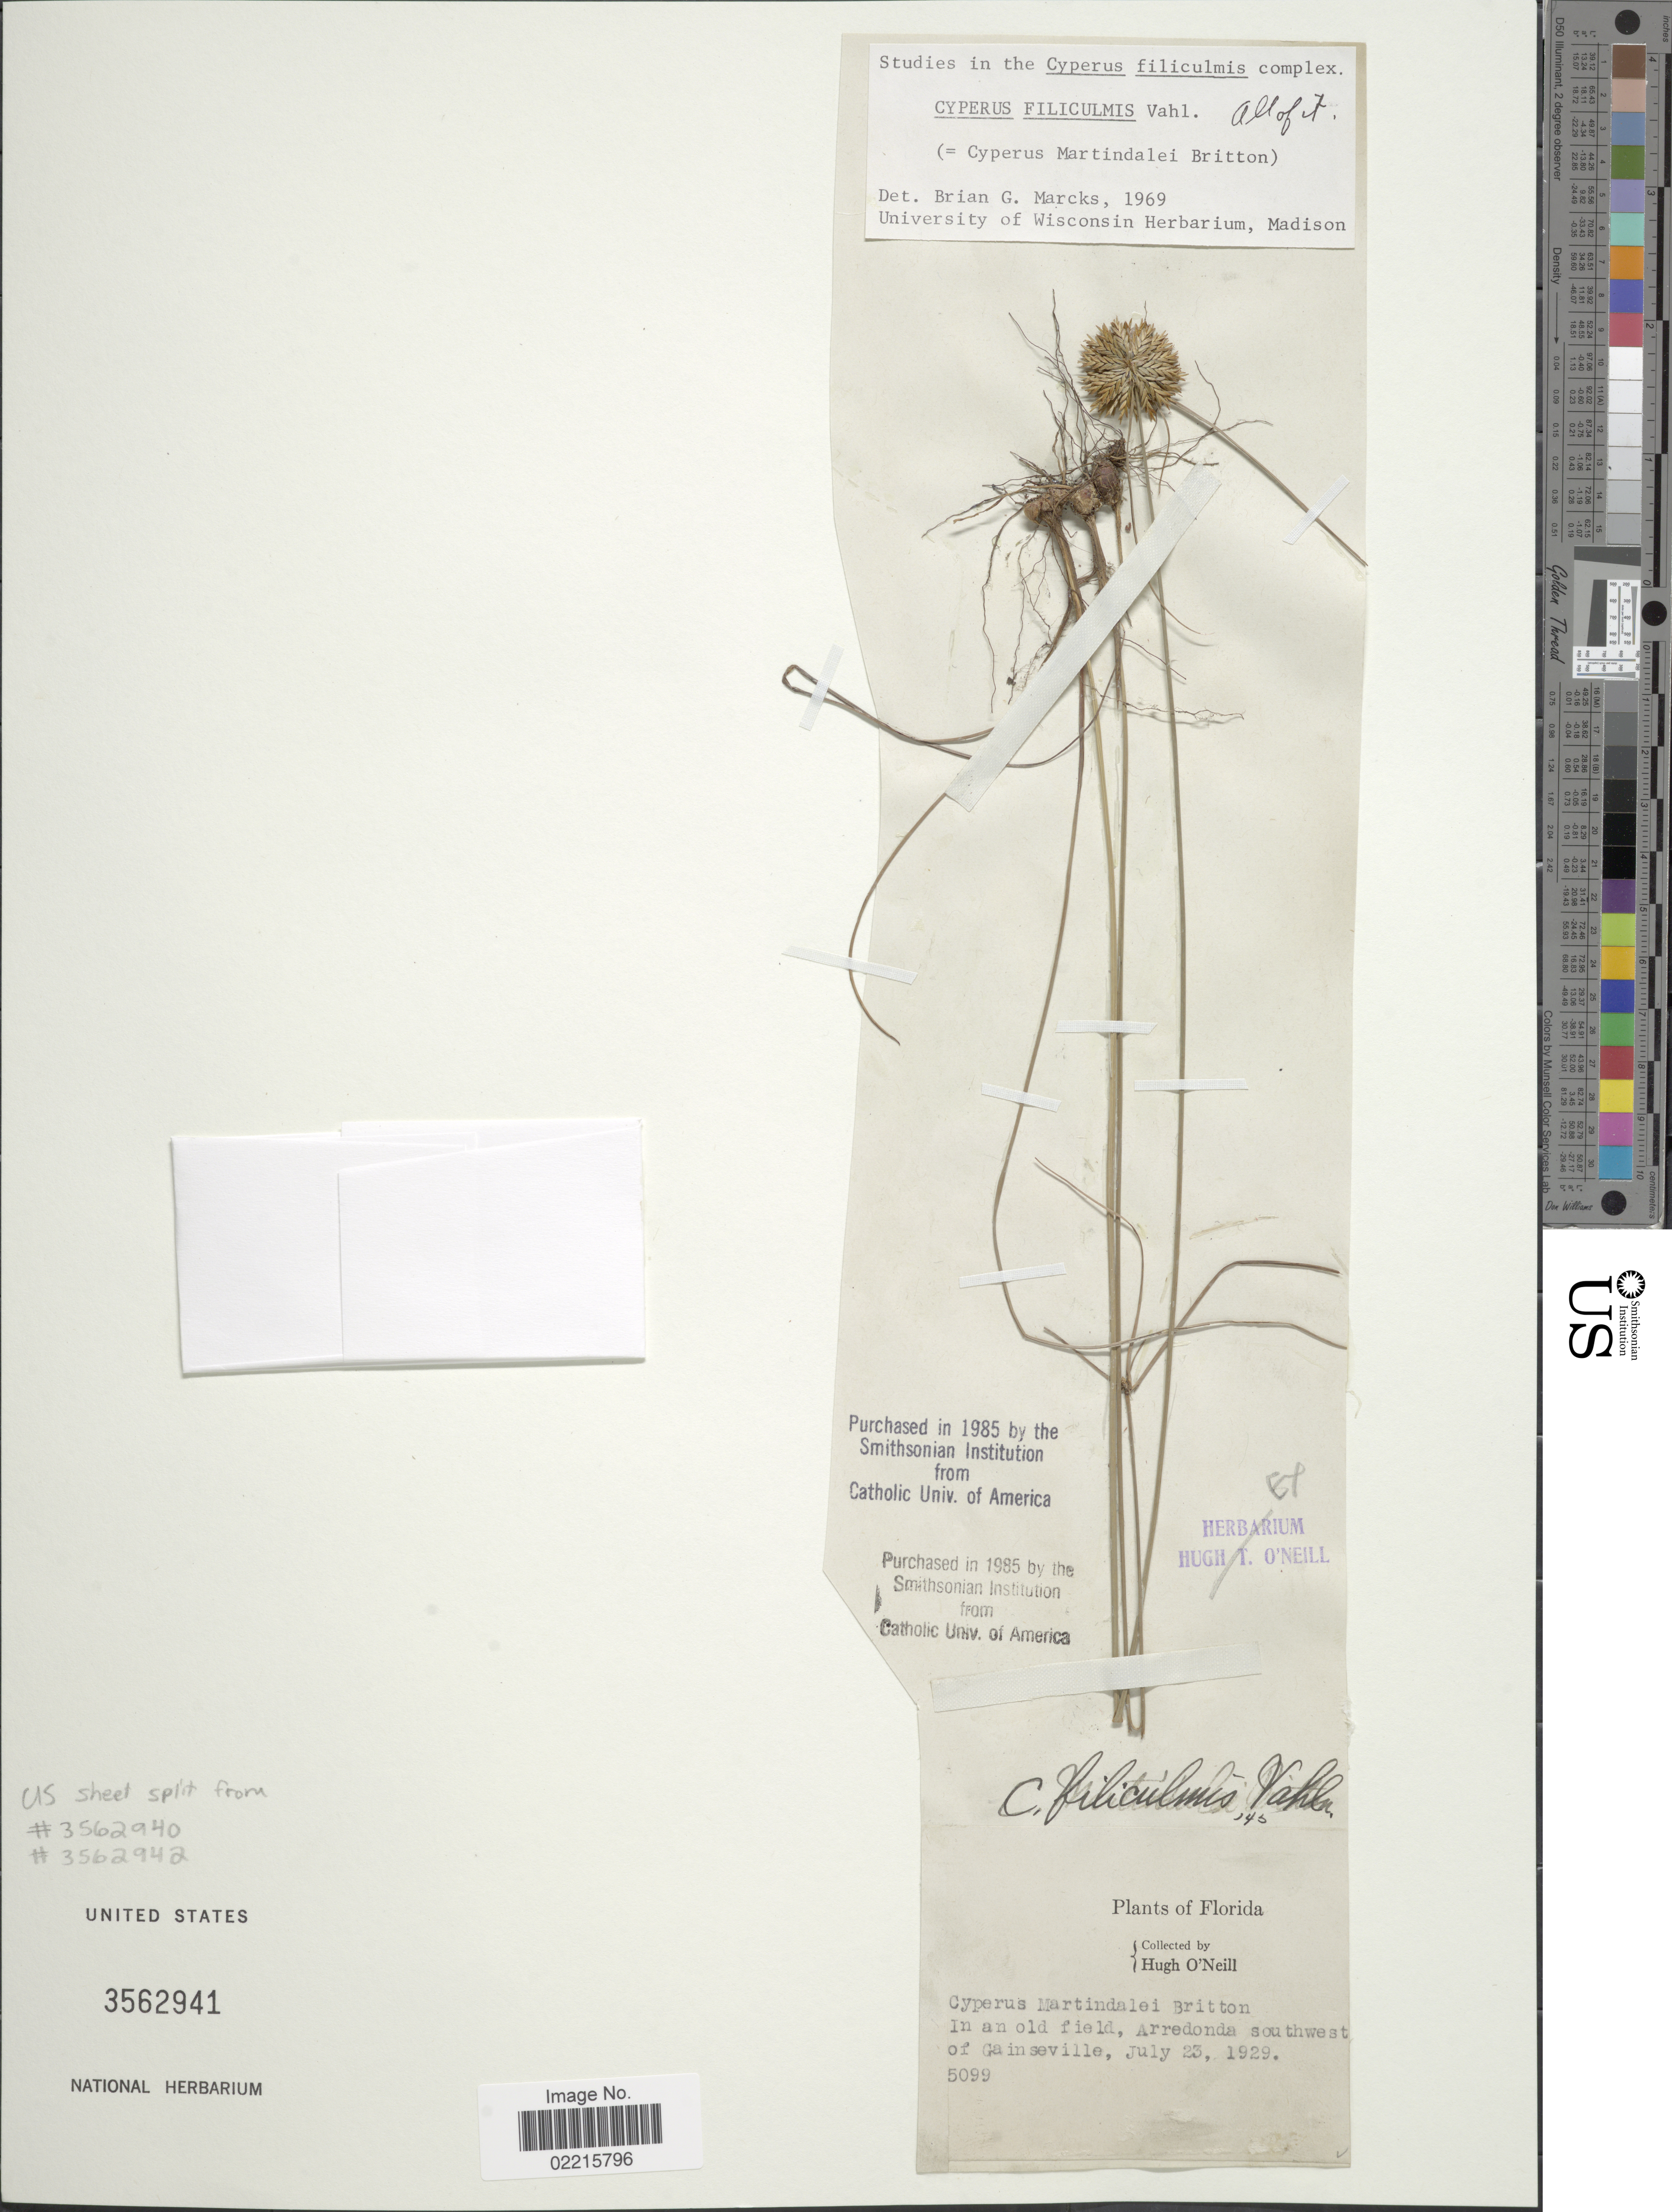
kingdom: Plantae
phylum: Tracheophyta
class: Liliopsida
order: Poales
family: Cyperaceae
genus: Cyperus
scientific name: Cyperus filiculmis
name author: Vahl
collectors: H. O'Neill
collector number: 5099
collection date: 1929-07-23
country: United States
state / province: Florida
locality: Arredonia southwest of Gainseville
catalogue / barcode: US 3562941